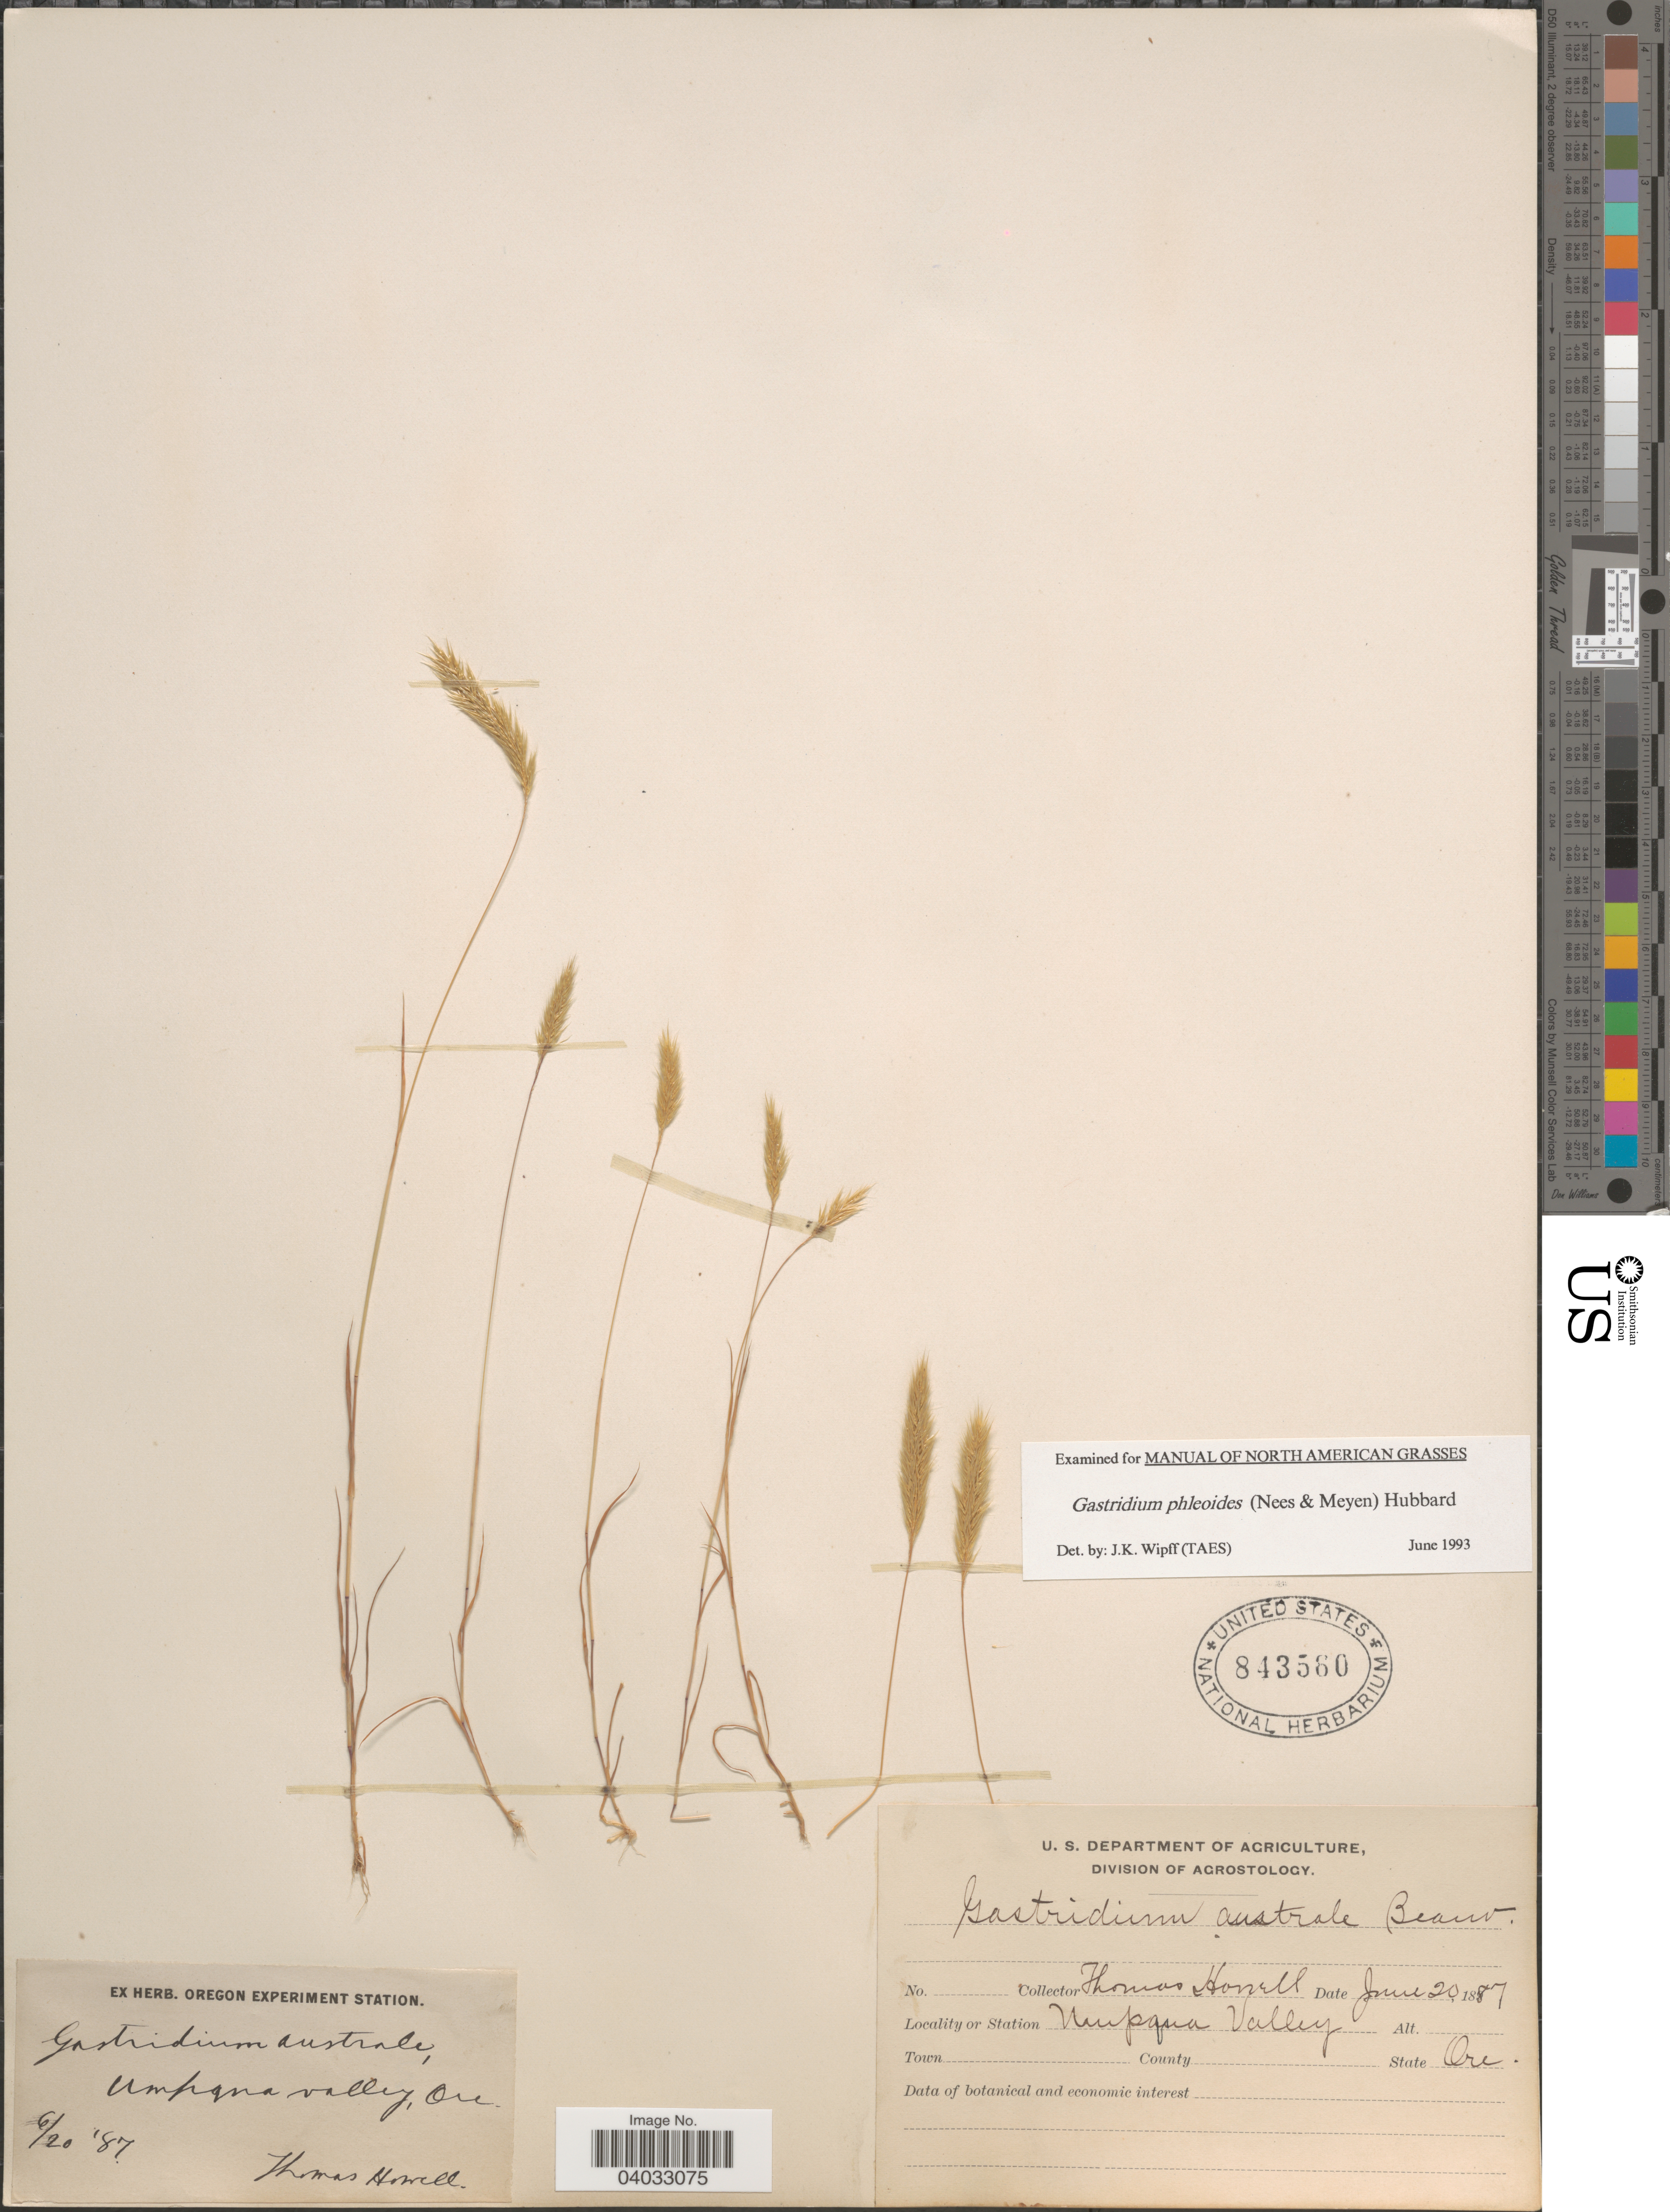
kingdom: Plantae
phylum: Tracheophyta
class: Liliopsida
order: Poales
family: Poaceae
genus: Gastridium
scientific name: Gastridium phleoides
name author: (Nees) C.E. Hubb.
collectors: T. Howell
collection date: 1887-06-20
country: United States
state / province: Oregon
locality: Station Umpyna Valley.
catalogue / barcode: US 843560